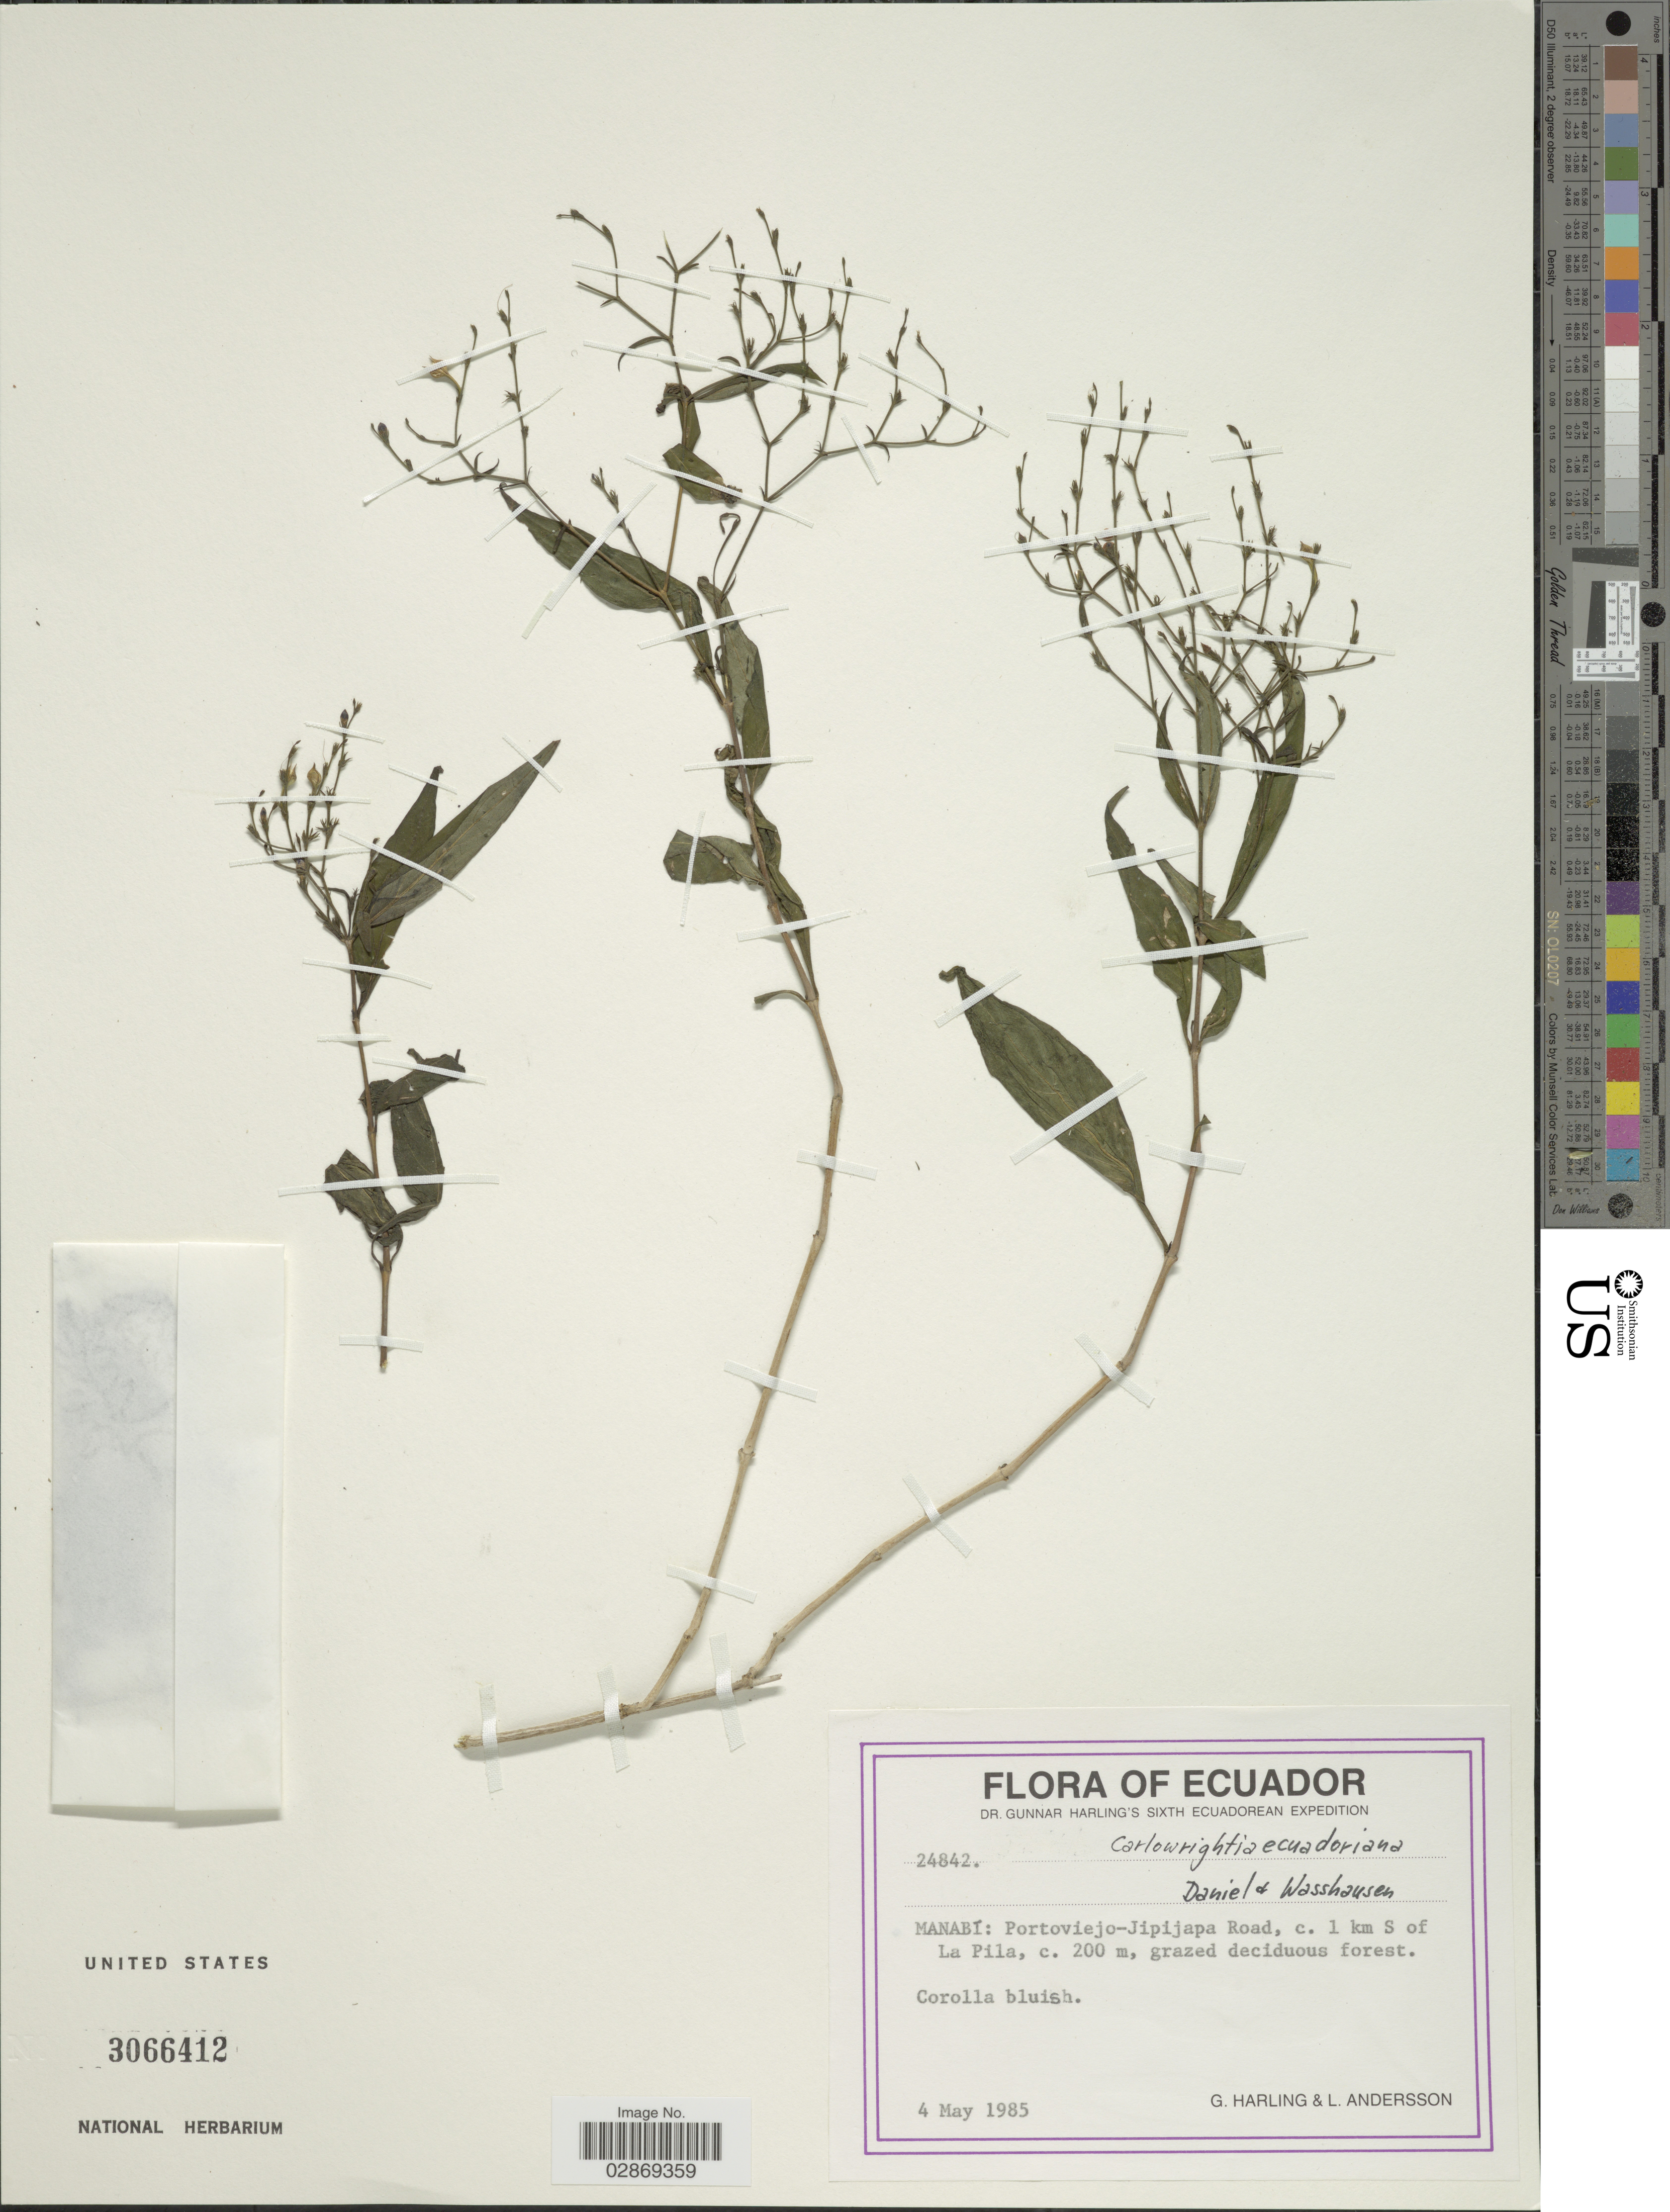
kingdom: Plantae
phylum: Tracheophyta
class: Magnoliopsida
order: Lamiales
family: Acanthaceae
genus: Carlowrightia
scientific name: Carlowrightia ecuadoriana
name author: T.F. Daniel & Wassh.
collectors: G. Harling & L. Andersson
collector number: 24842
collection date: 1985-05-04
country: Ecuador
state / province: Manabí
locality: Portoviejo-Jipijapa Road, c. 1 km S of La Pila.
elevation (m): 200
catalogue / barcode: US 3066412